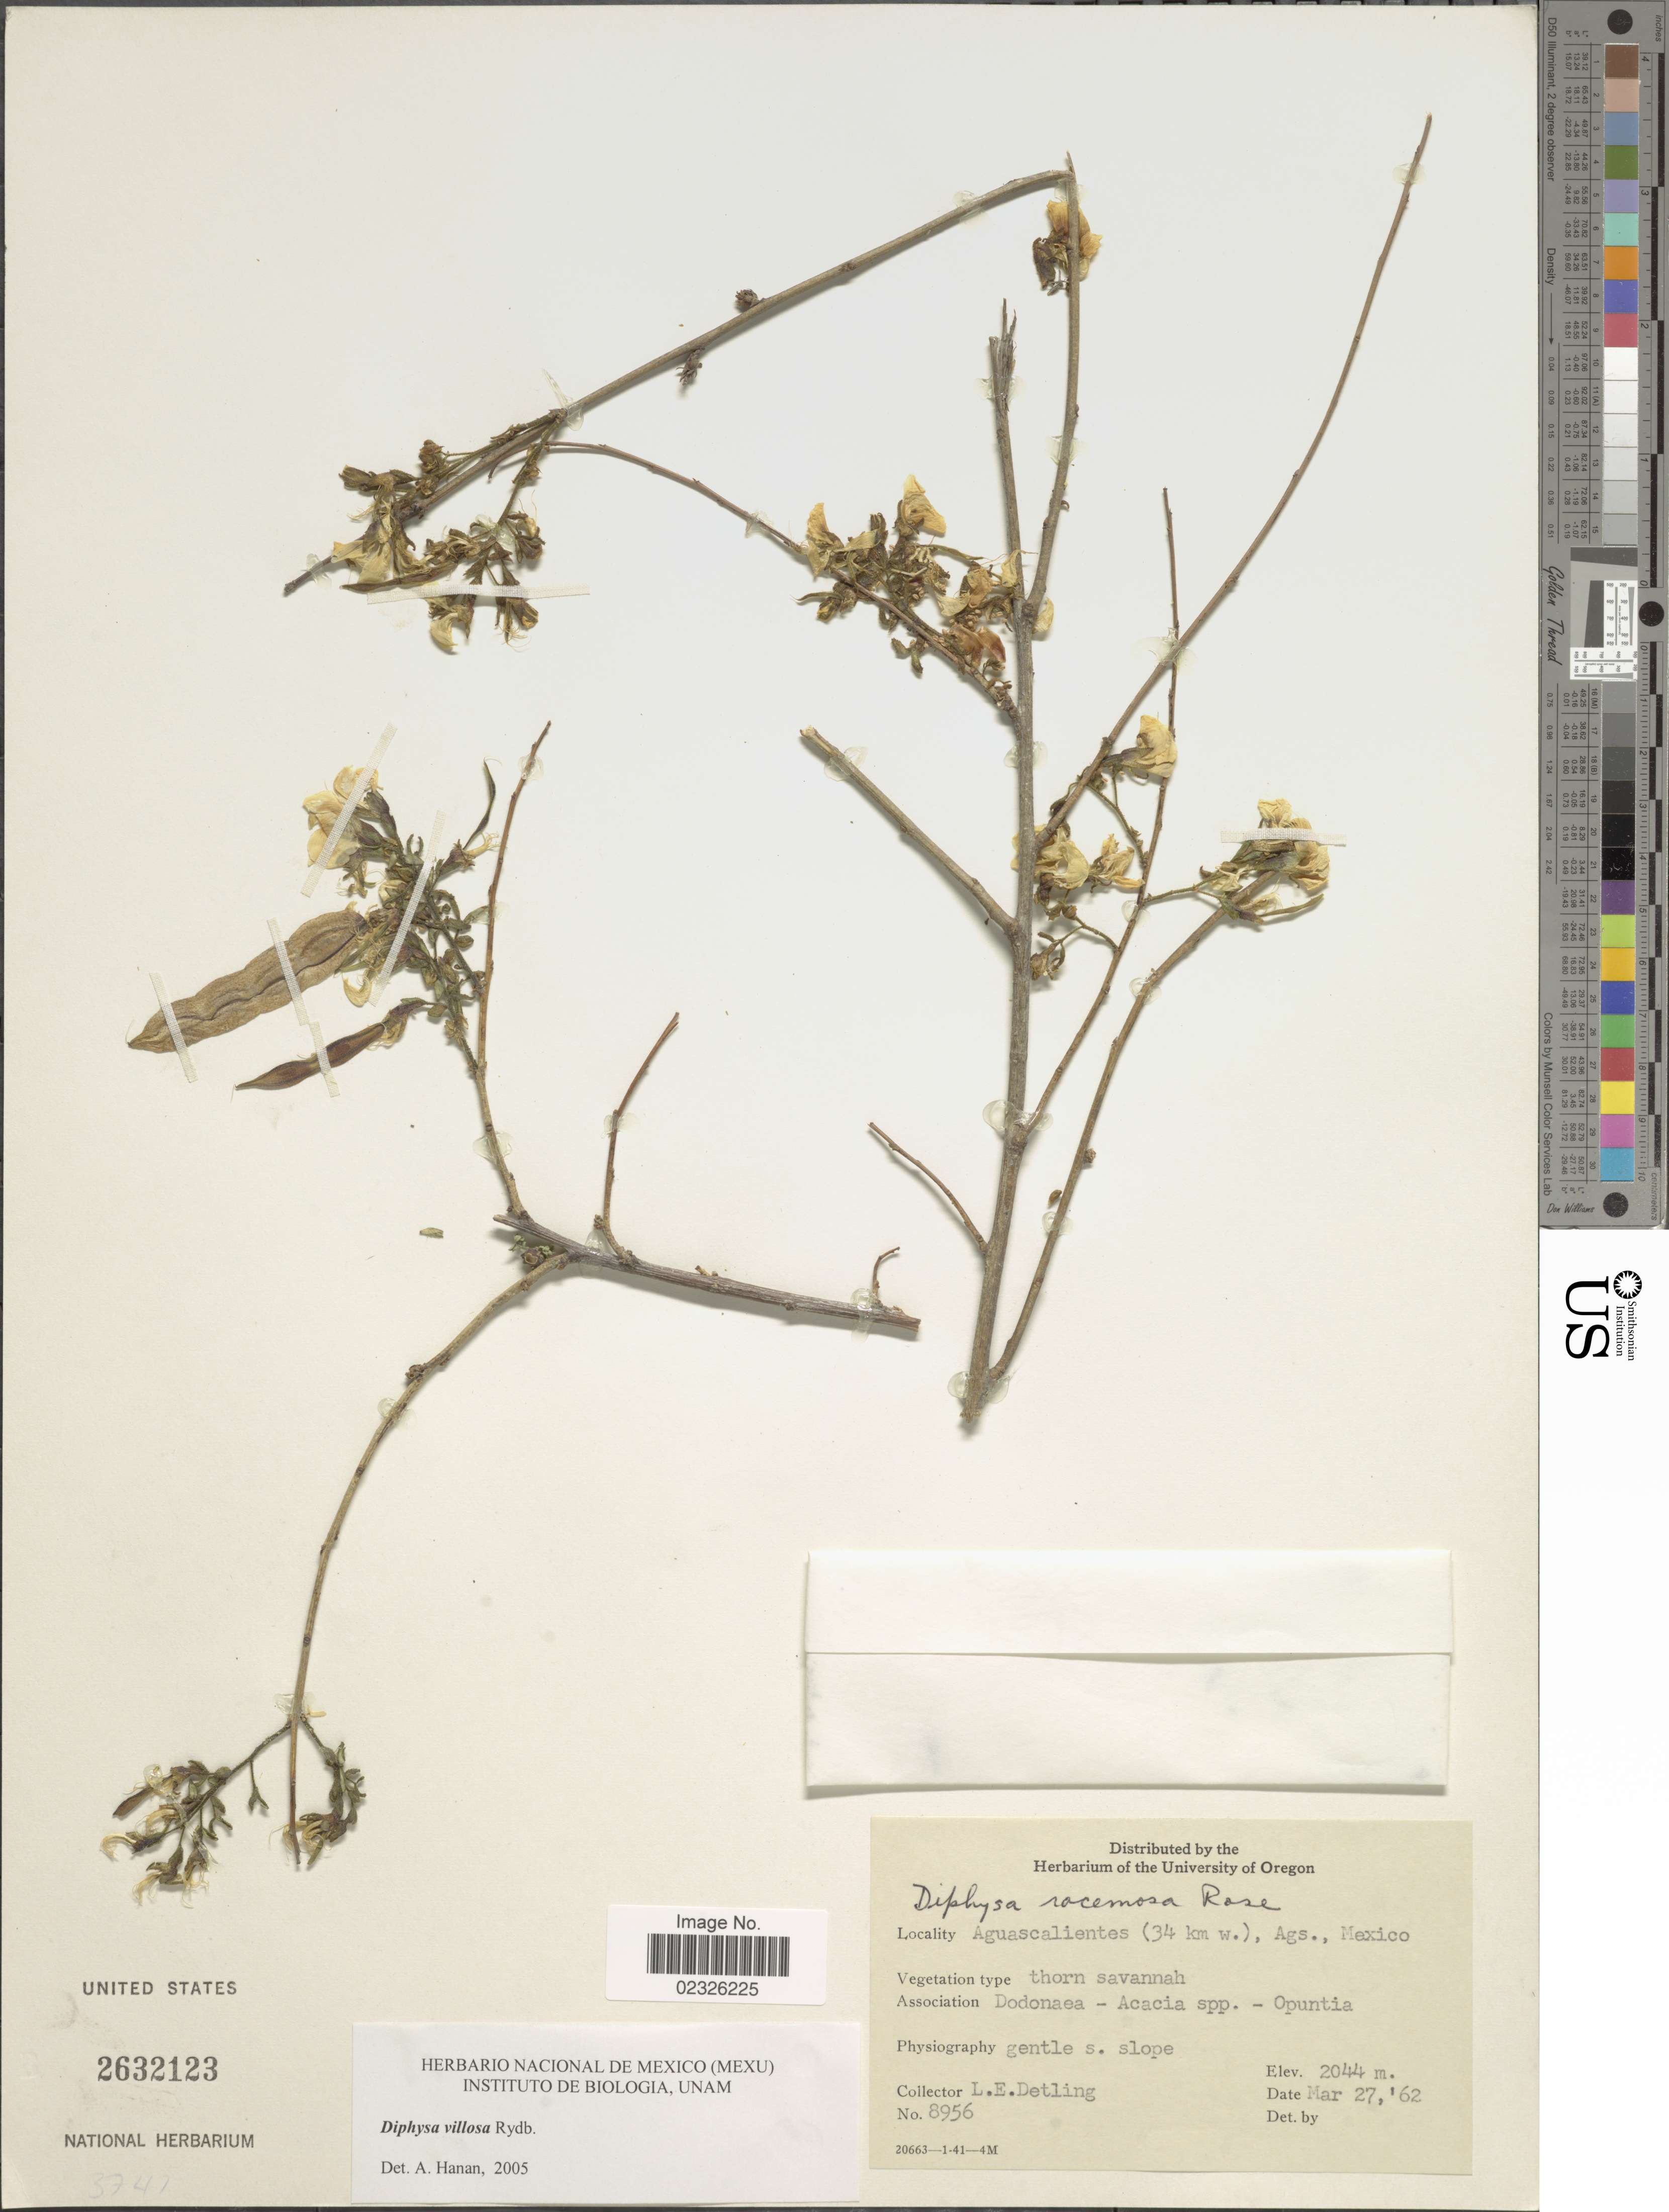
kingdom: Plantae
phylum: Tracheophyta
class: Magnoliopsida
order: Fabales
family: Fabaceae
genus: Diphysa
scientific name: Diphysa villosa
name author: Rydb.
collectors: L. E. Detling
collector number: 8956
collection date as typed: Transcribed d/m/y: 27/3/62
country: Mexico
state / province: Aguascalientes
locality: Aguascalientes (34 km w.)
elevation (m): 2044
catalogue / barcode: US 2632123